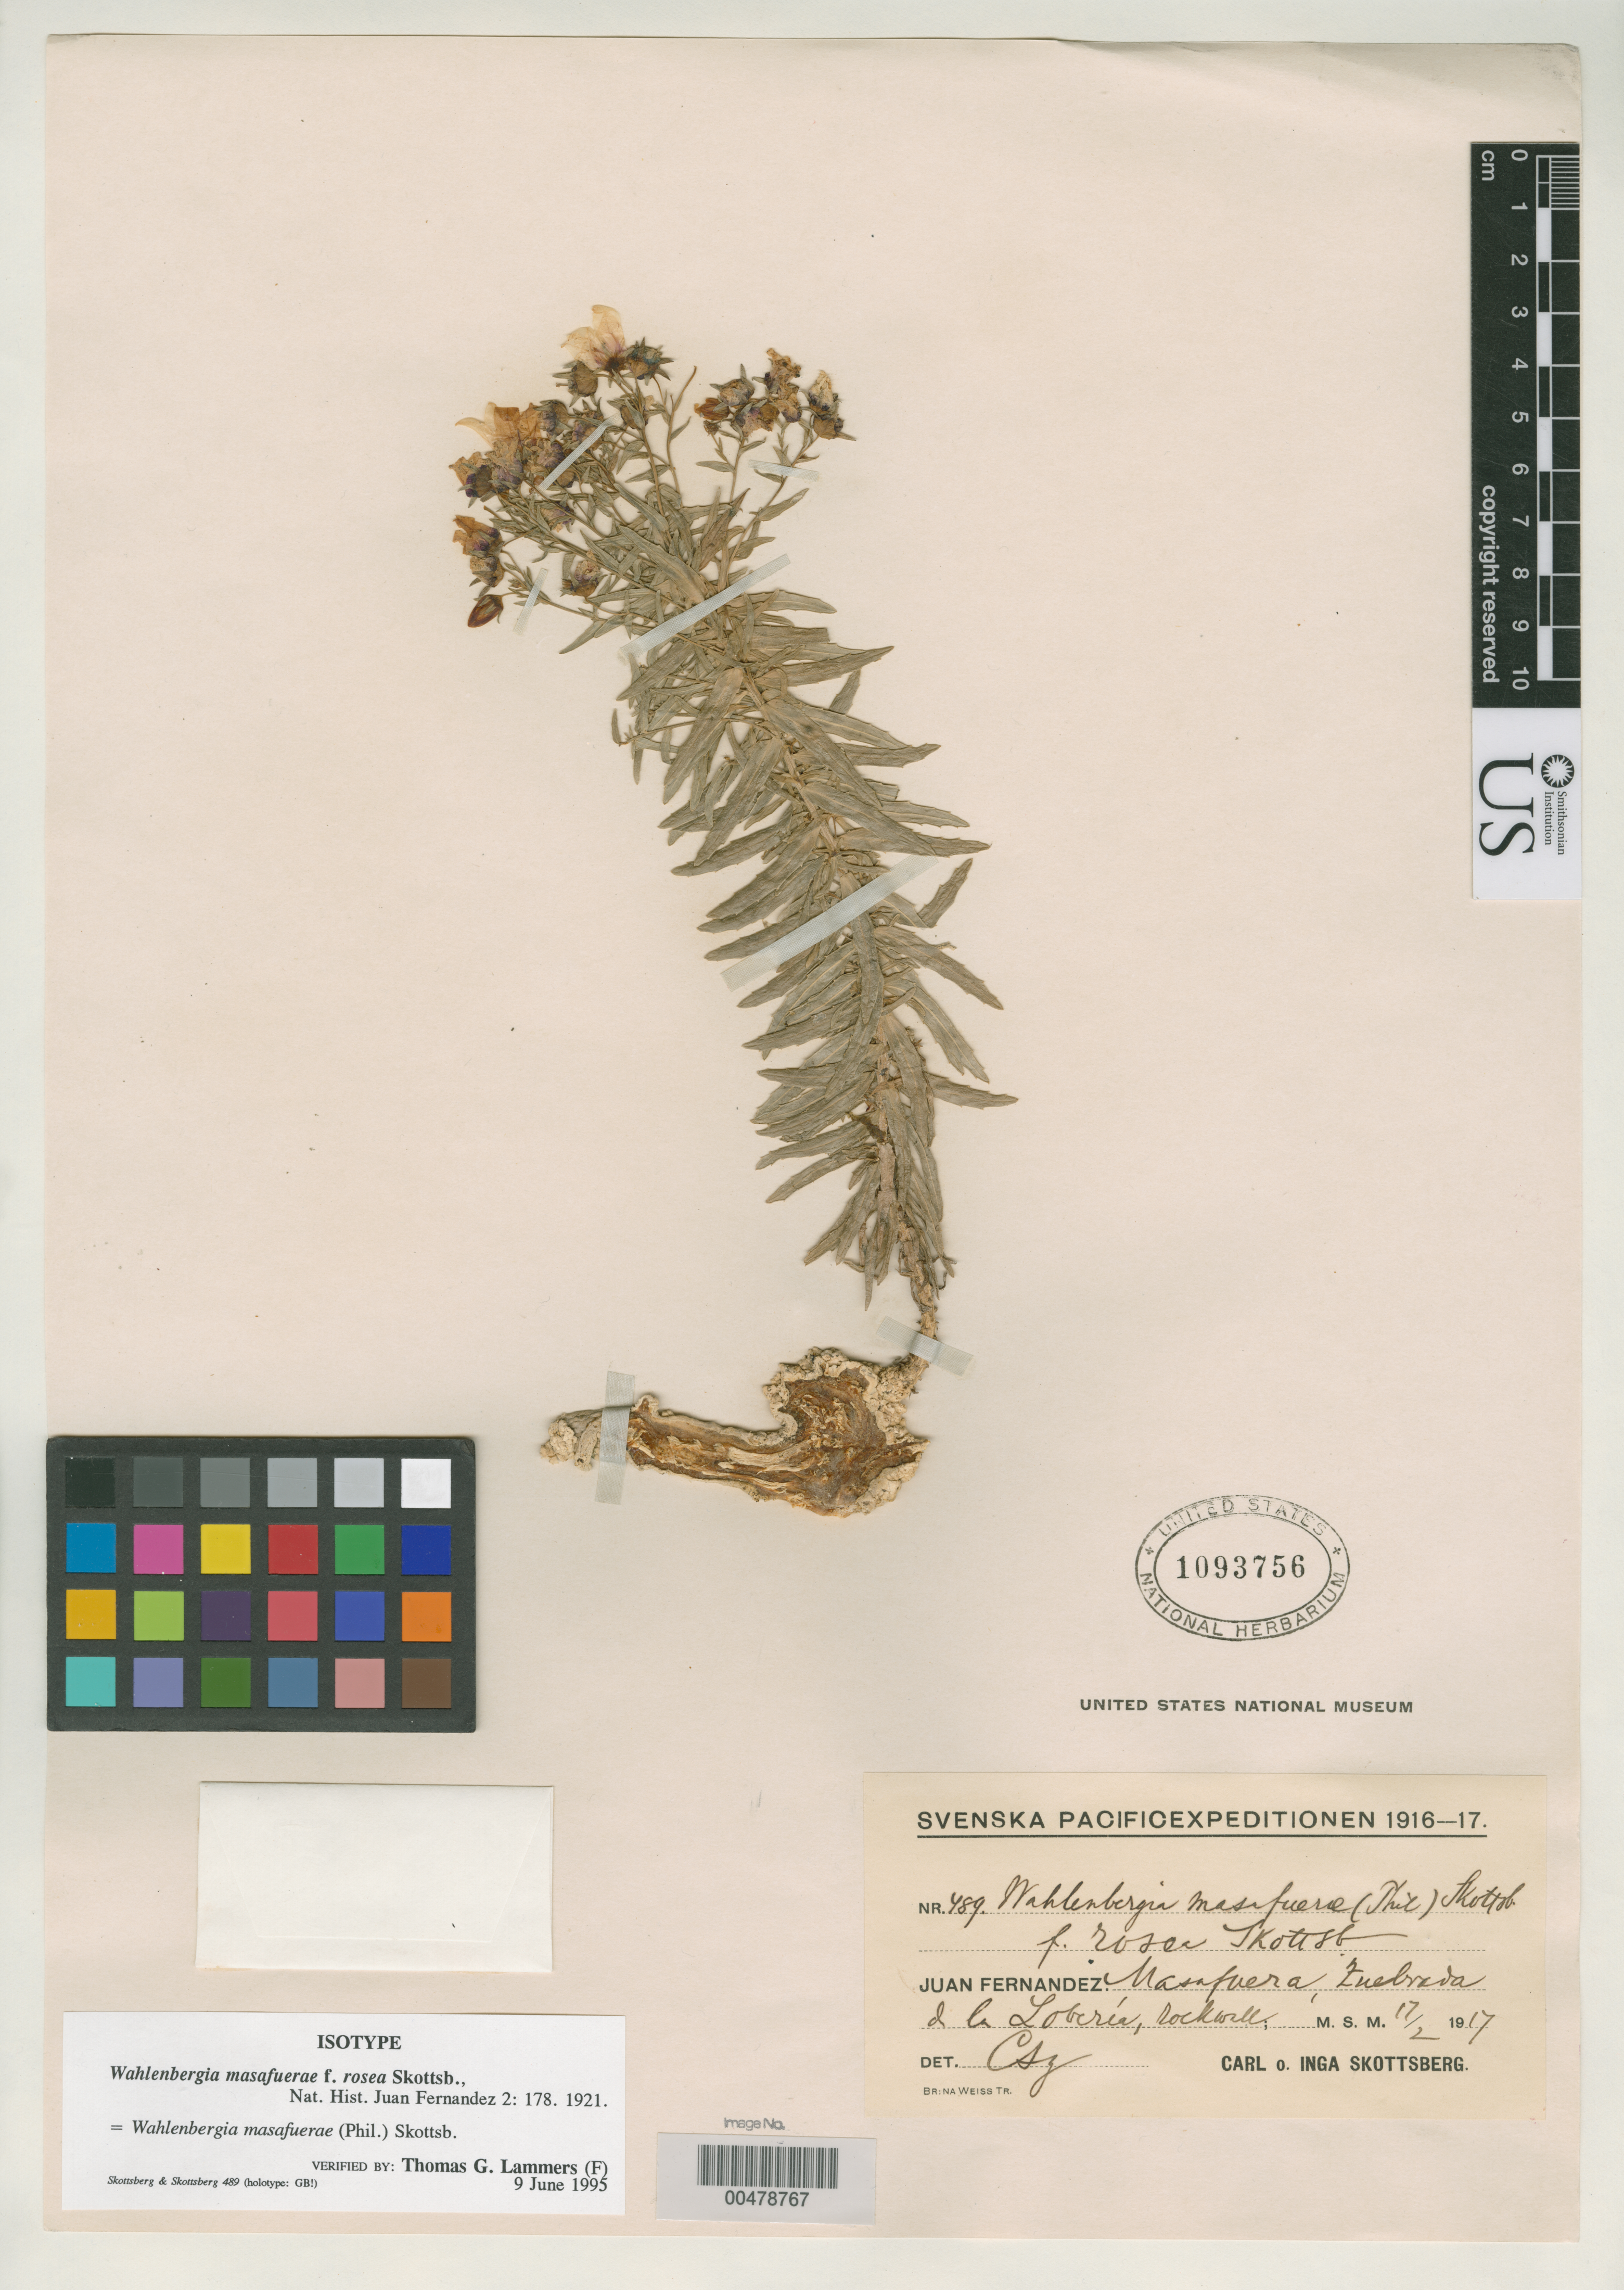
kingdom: Plantae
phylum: Tracheophyta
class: Magnoliopsida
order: Asterales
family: Campanulaceae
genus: Wahlenbergia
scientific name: Wahlenbergia masafuerae f. rosea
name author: Skottsb.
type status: Isotype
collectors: C. Skottsberg & I. Skottsberg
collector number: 489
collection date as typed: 17 Feb 1917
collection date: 1917-02-17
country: Chile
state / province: Valparaíso (V)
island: Isla Más Afuera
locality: Quebrada de La Loberia, Rockwall.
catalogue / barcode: US 1093756